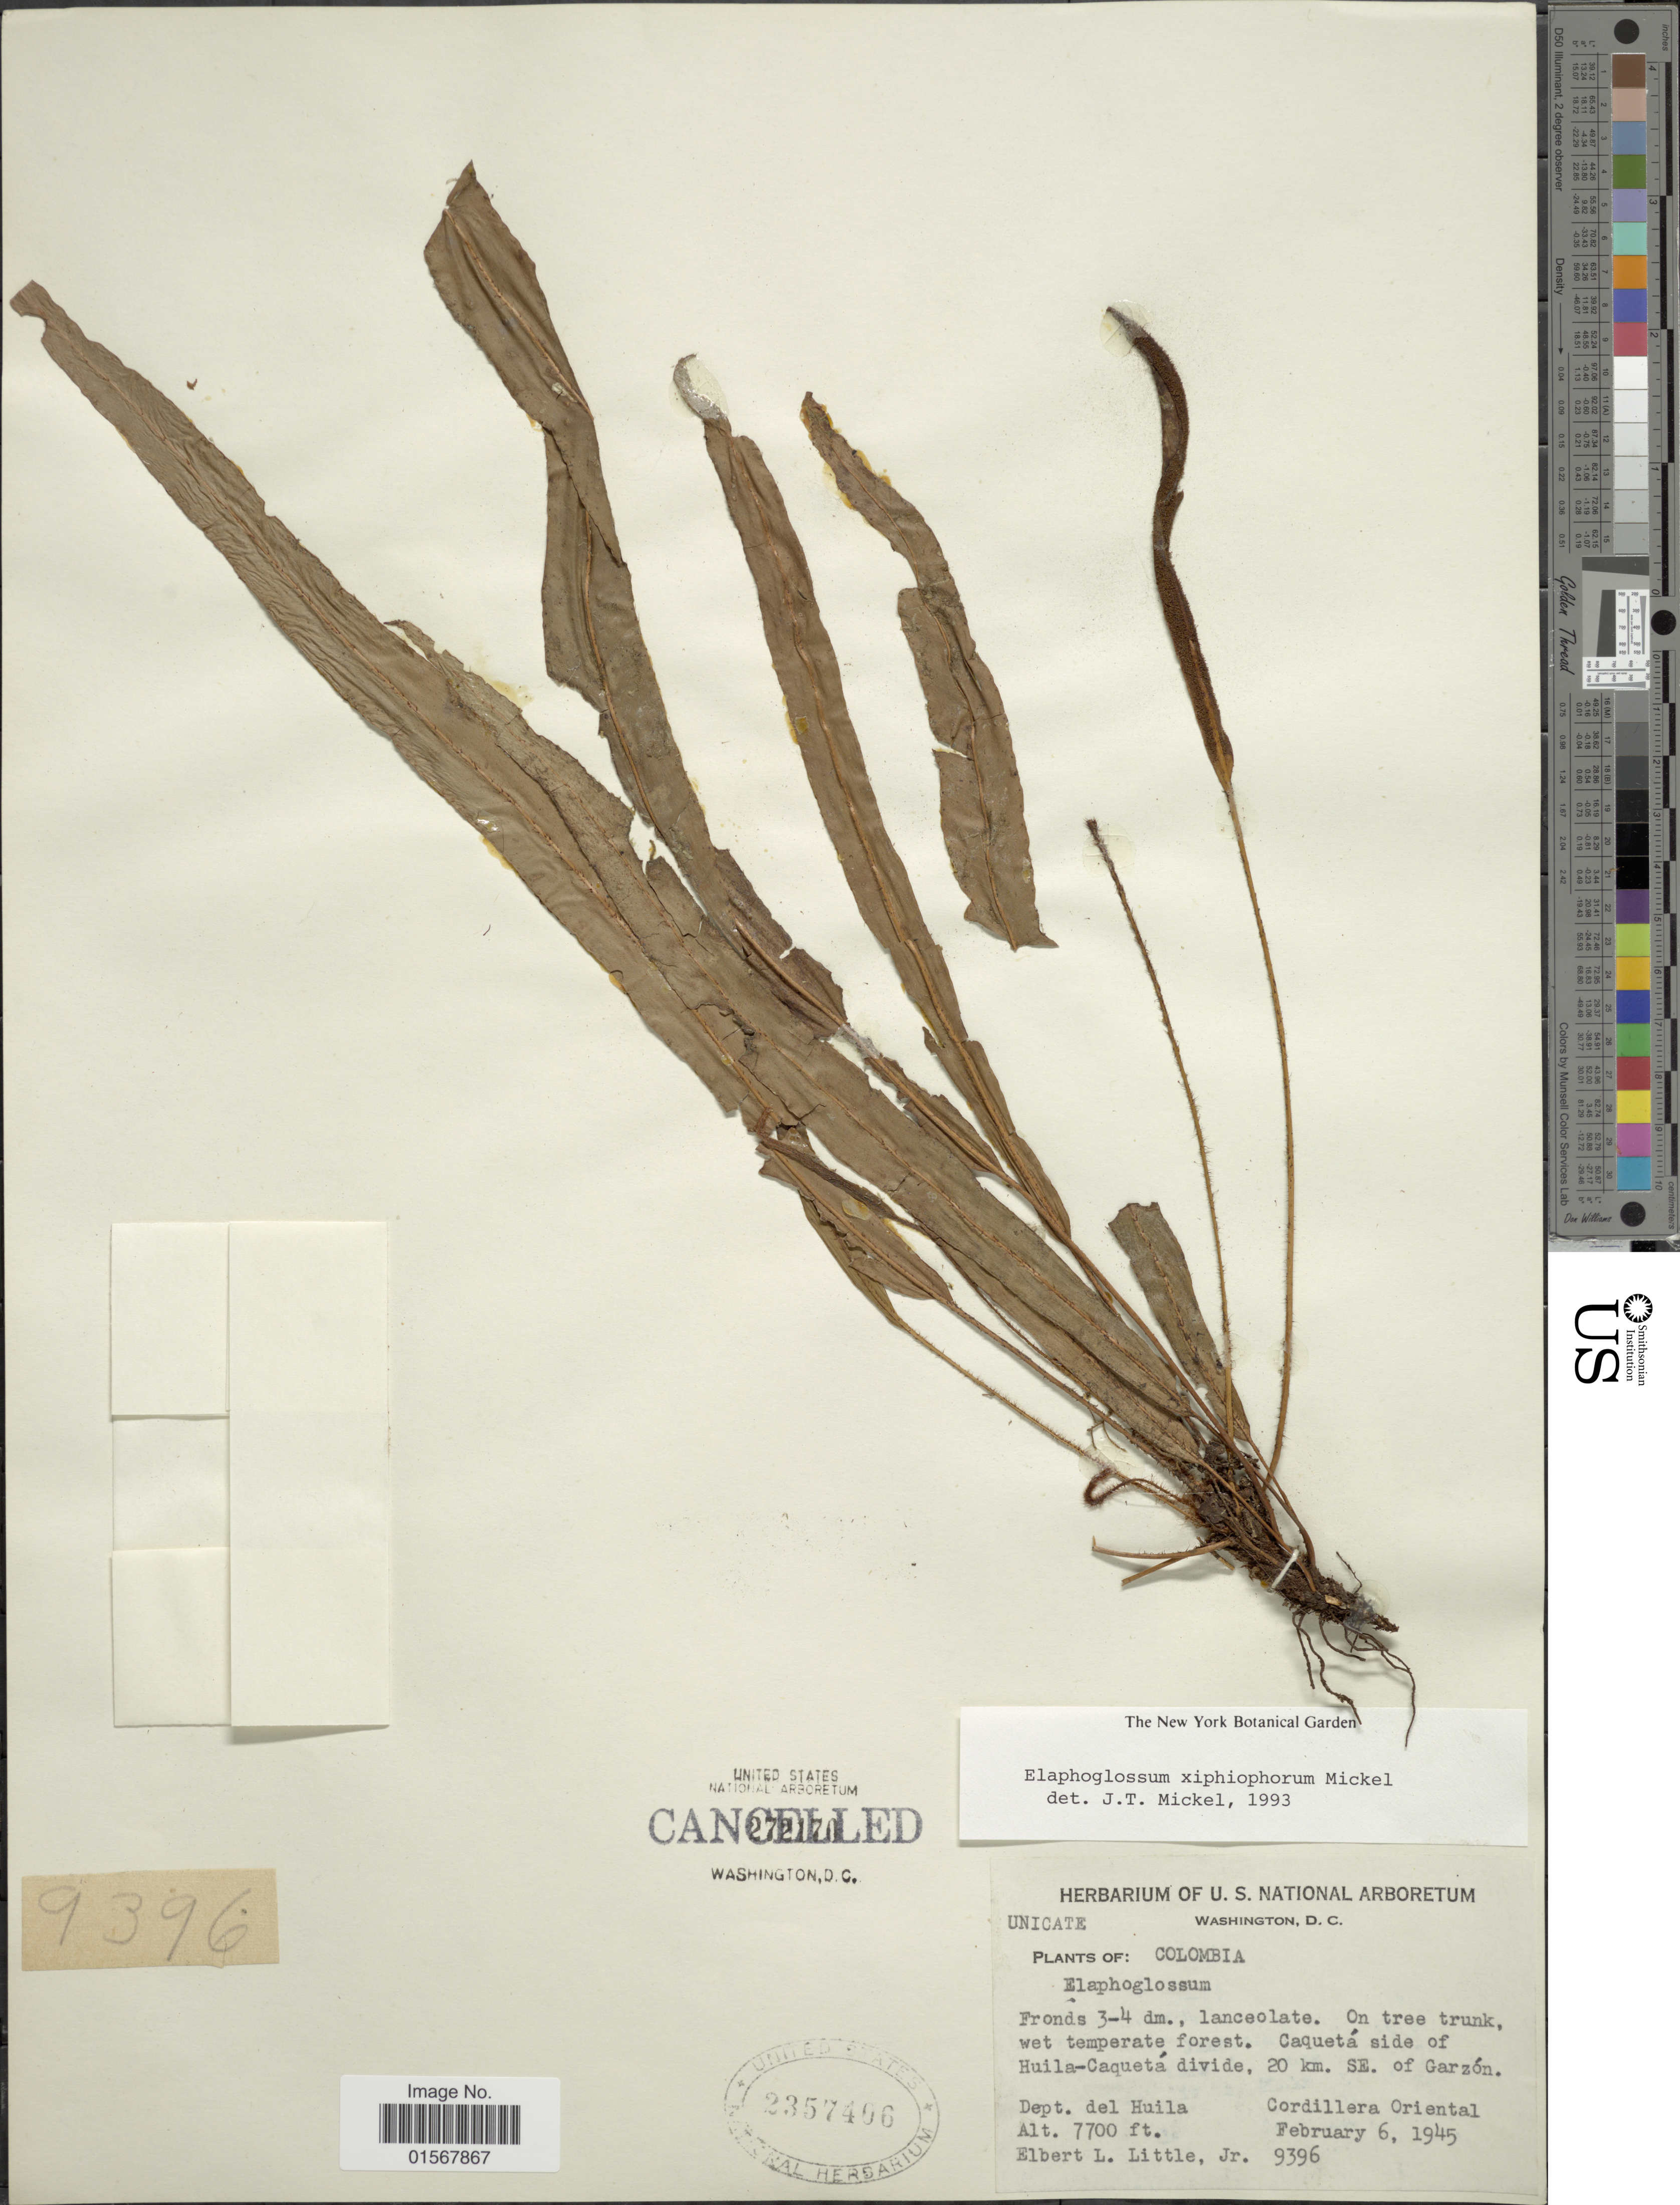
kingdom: Plantae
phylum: Tracheophyta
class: Polypodiopsida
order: Polypodiales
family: Dryopteridaceae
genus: Elaphoglossum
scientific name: Elaphoglossum xiphiophorum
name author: Mickel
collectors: E. L. Little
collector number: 9396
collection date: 1945-02-06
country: Colombia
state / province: Huila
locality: Colombia, Dept. del Huila, Cordillera Oriental, fronds 3-4 dm., lanceolate, Caqueta side of Huila-Caqueta divide, 20 km. SE. of Garzon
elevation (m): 2347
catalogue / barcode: US 2357406